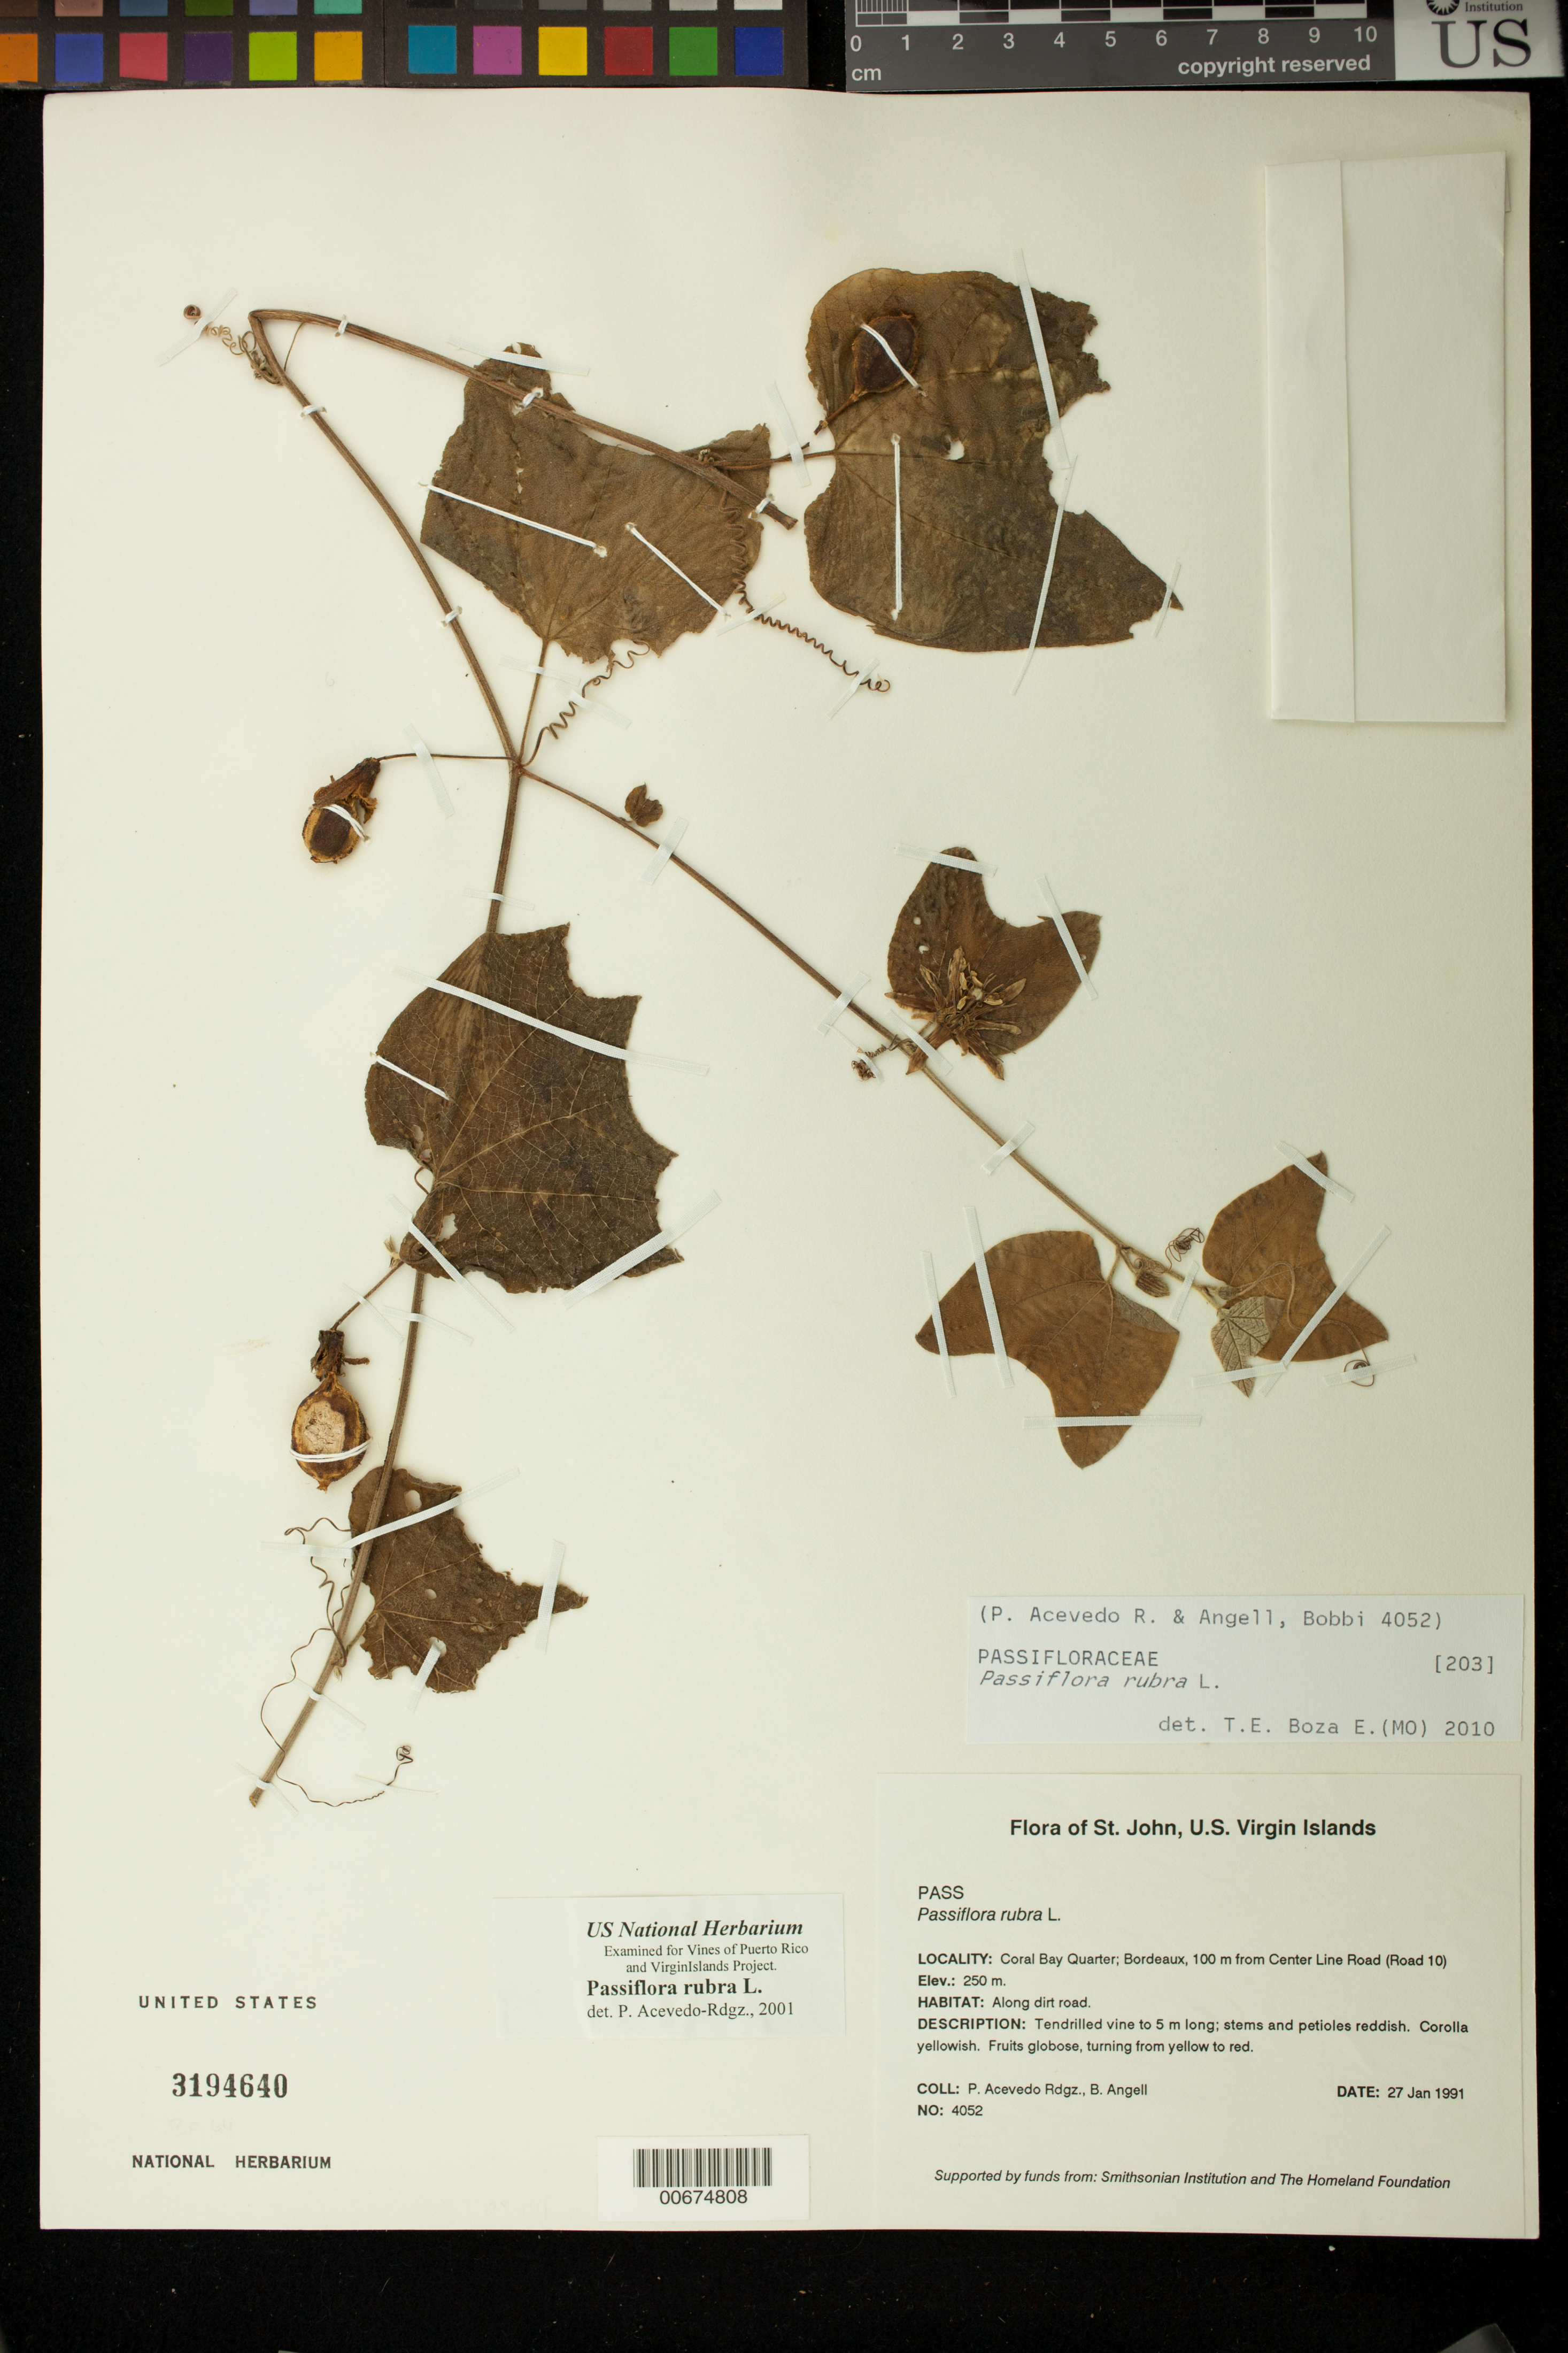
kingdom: Plantae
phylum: Tracheophyta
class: Magnoliopsida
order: Malpighiales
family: Passifloraceae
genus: Passiflora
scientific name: Passiflora rubra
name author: L.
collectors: P. Acevedo-Rodr. & Bobbi Angell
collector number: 4052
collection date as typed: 27 Jan 1991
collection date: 1991-01-27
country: U.S. Virgin Islands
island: St. John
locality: Coral Bay Quarter; Bordeaux, 100 m from Center Line Road (Road 10)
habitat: Along dirt road.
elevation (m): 250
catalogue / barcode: US 3194640